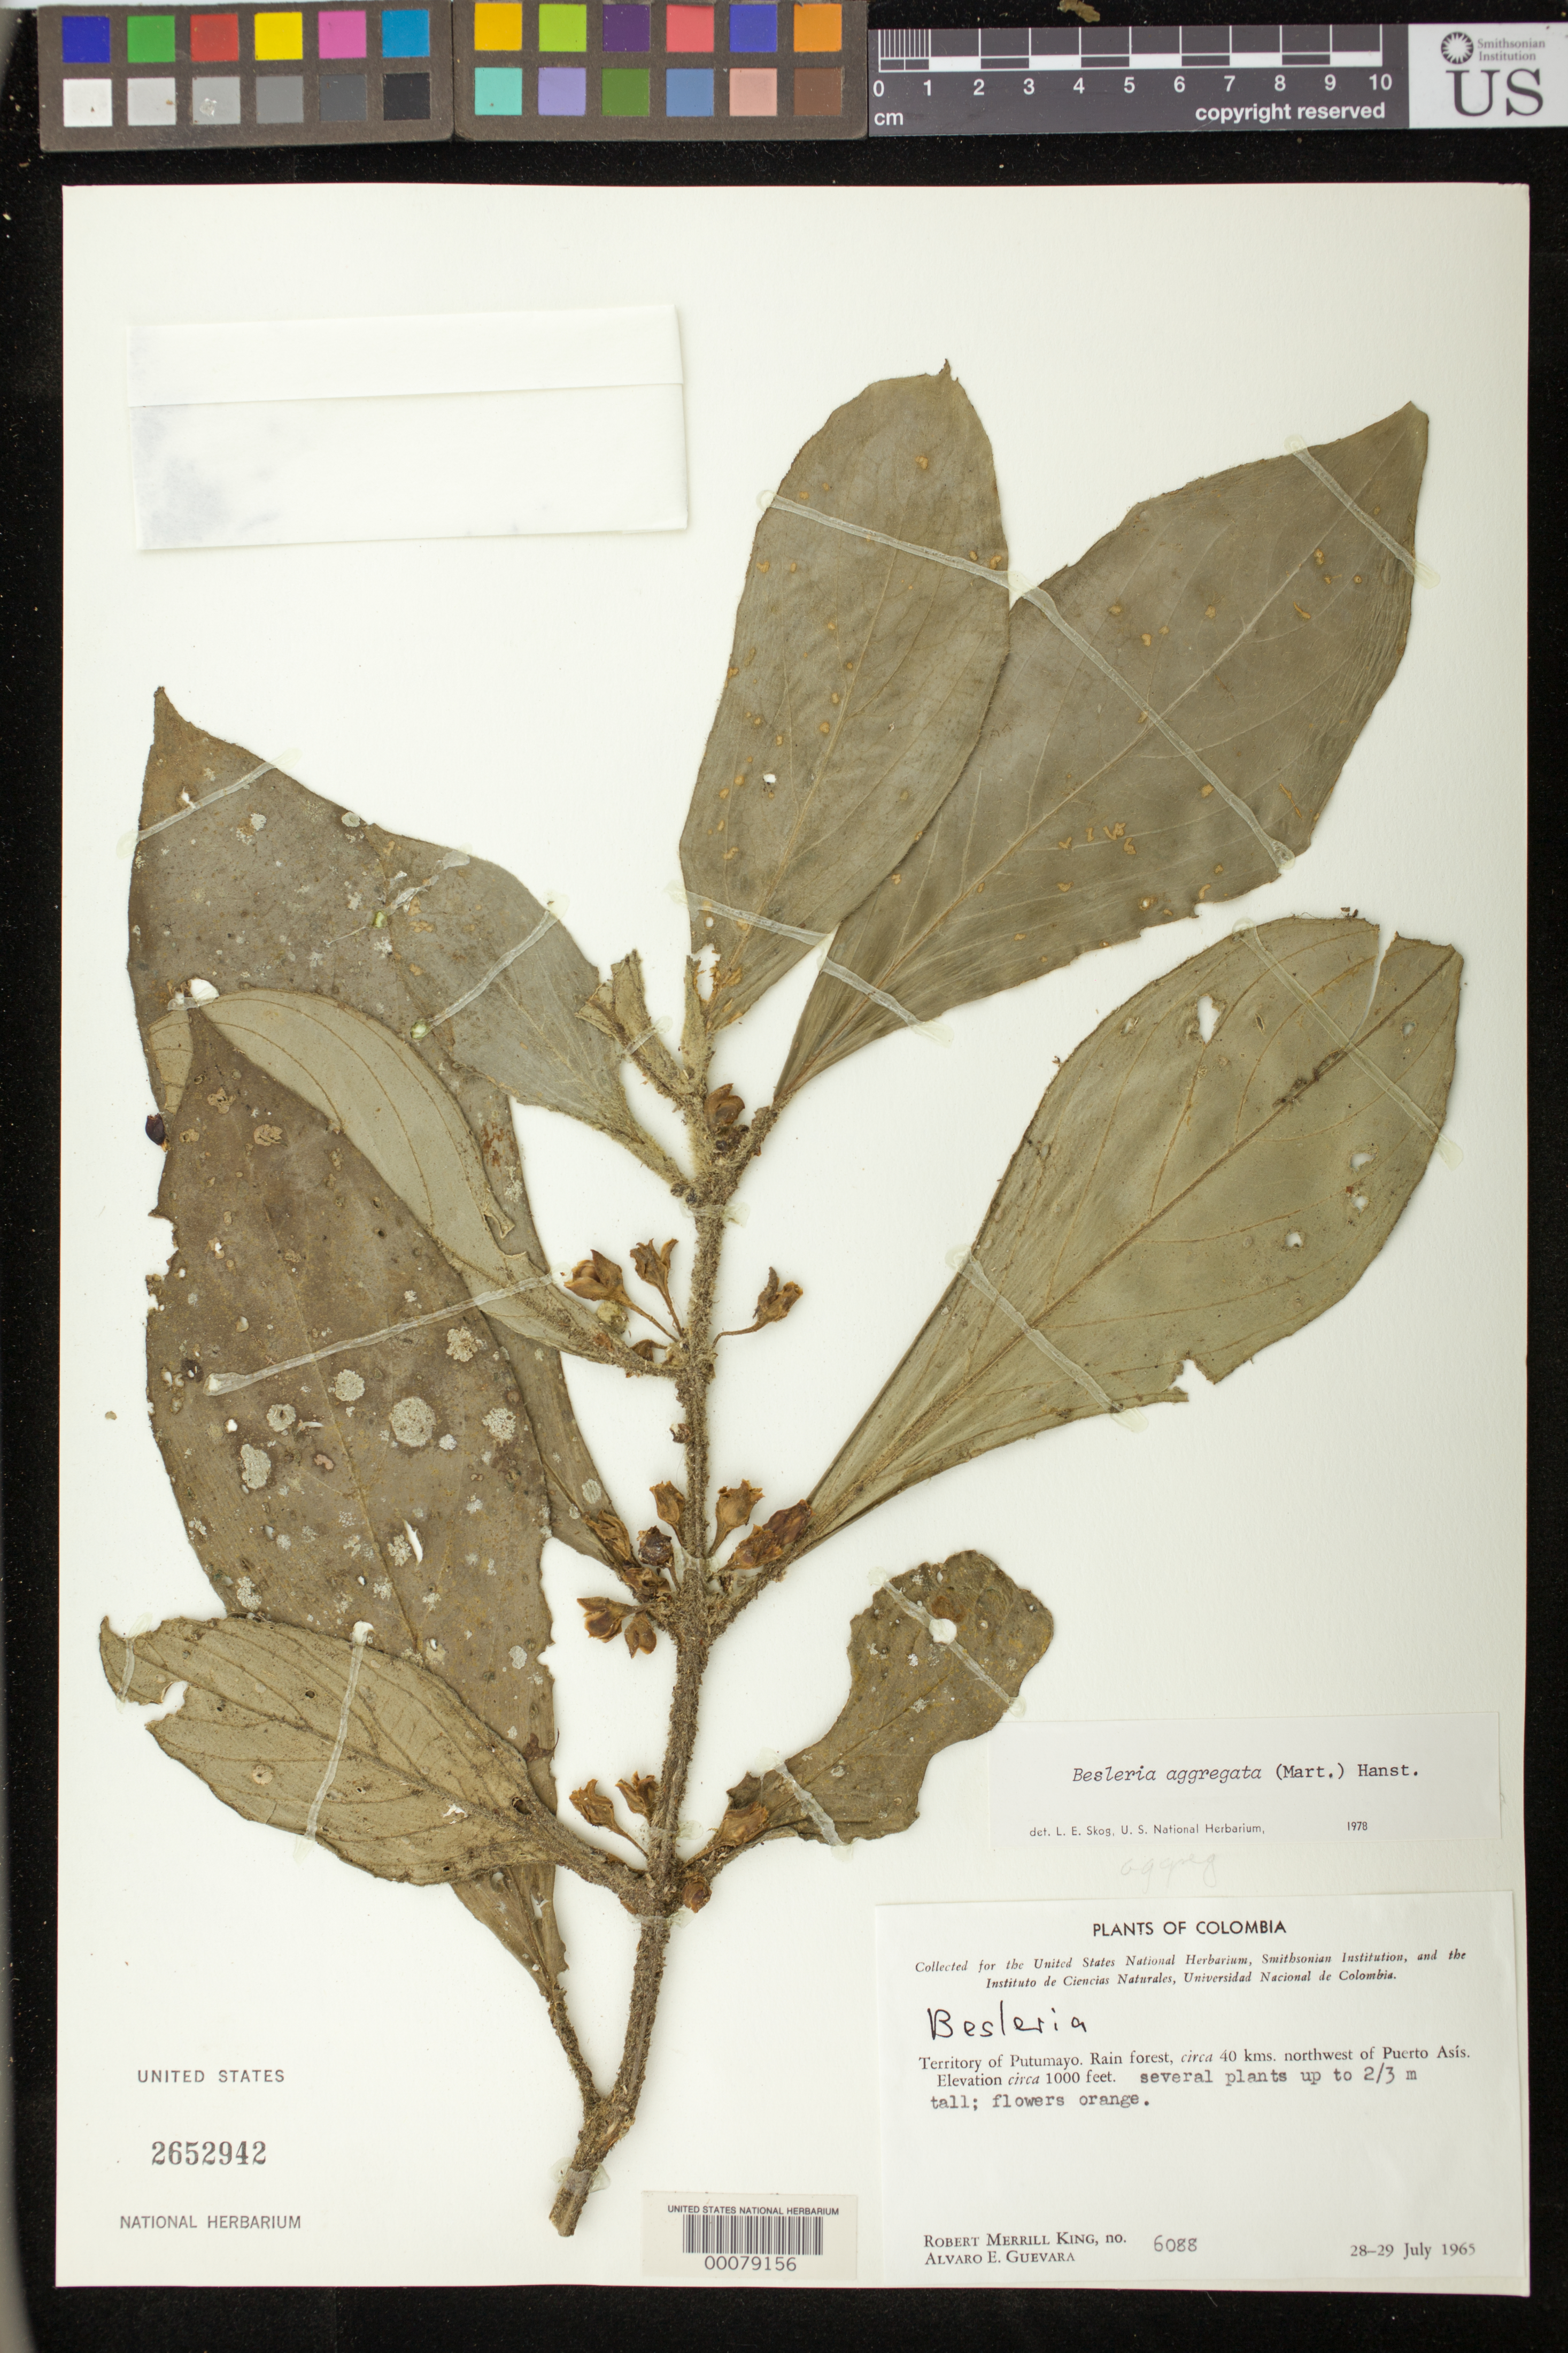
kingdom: Plantae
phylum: Tracheophyta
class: Magnoliopsida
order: Lamiales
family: Gesneriaceae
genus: Besleria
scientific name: Besleria aggregata var. semiannularis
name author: (C.V. Morton) C.V. Morton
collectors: R. M. King & A. E. Guevara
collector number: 6088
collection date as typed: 28-29 Jul 1965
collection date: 1965-07-28/1965-07-29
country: Colombia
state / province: Putumayo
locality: Circa 40 km NW of Puerto Asís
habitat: Rain forest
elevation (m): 305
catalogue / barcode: US 2652942